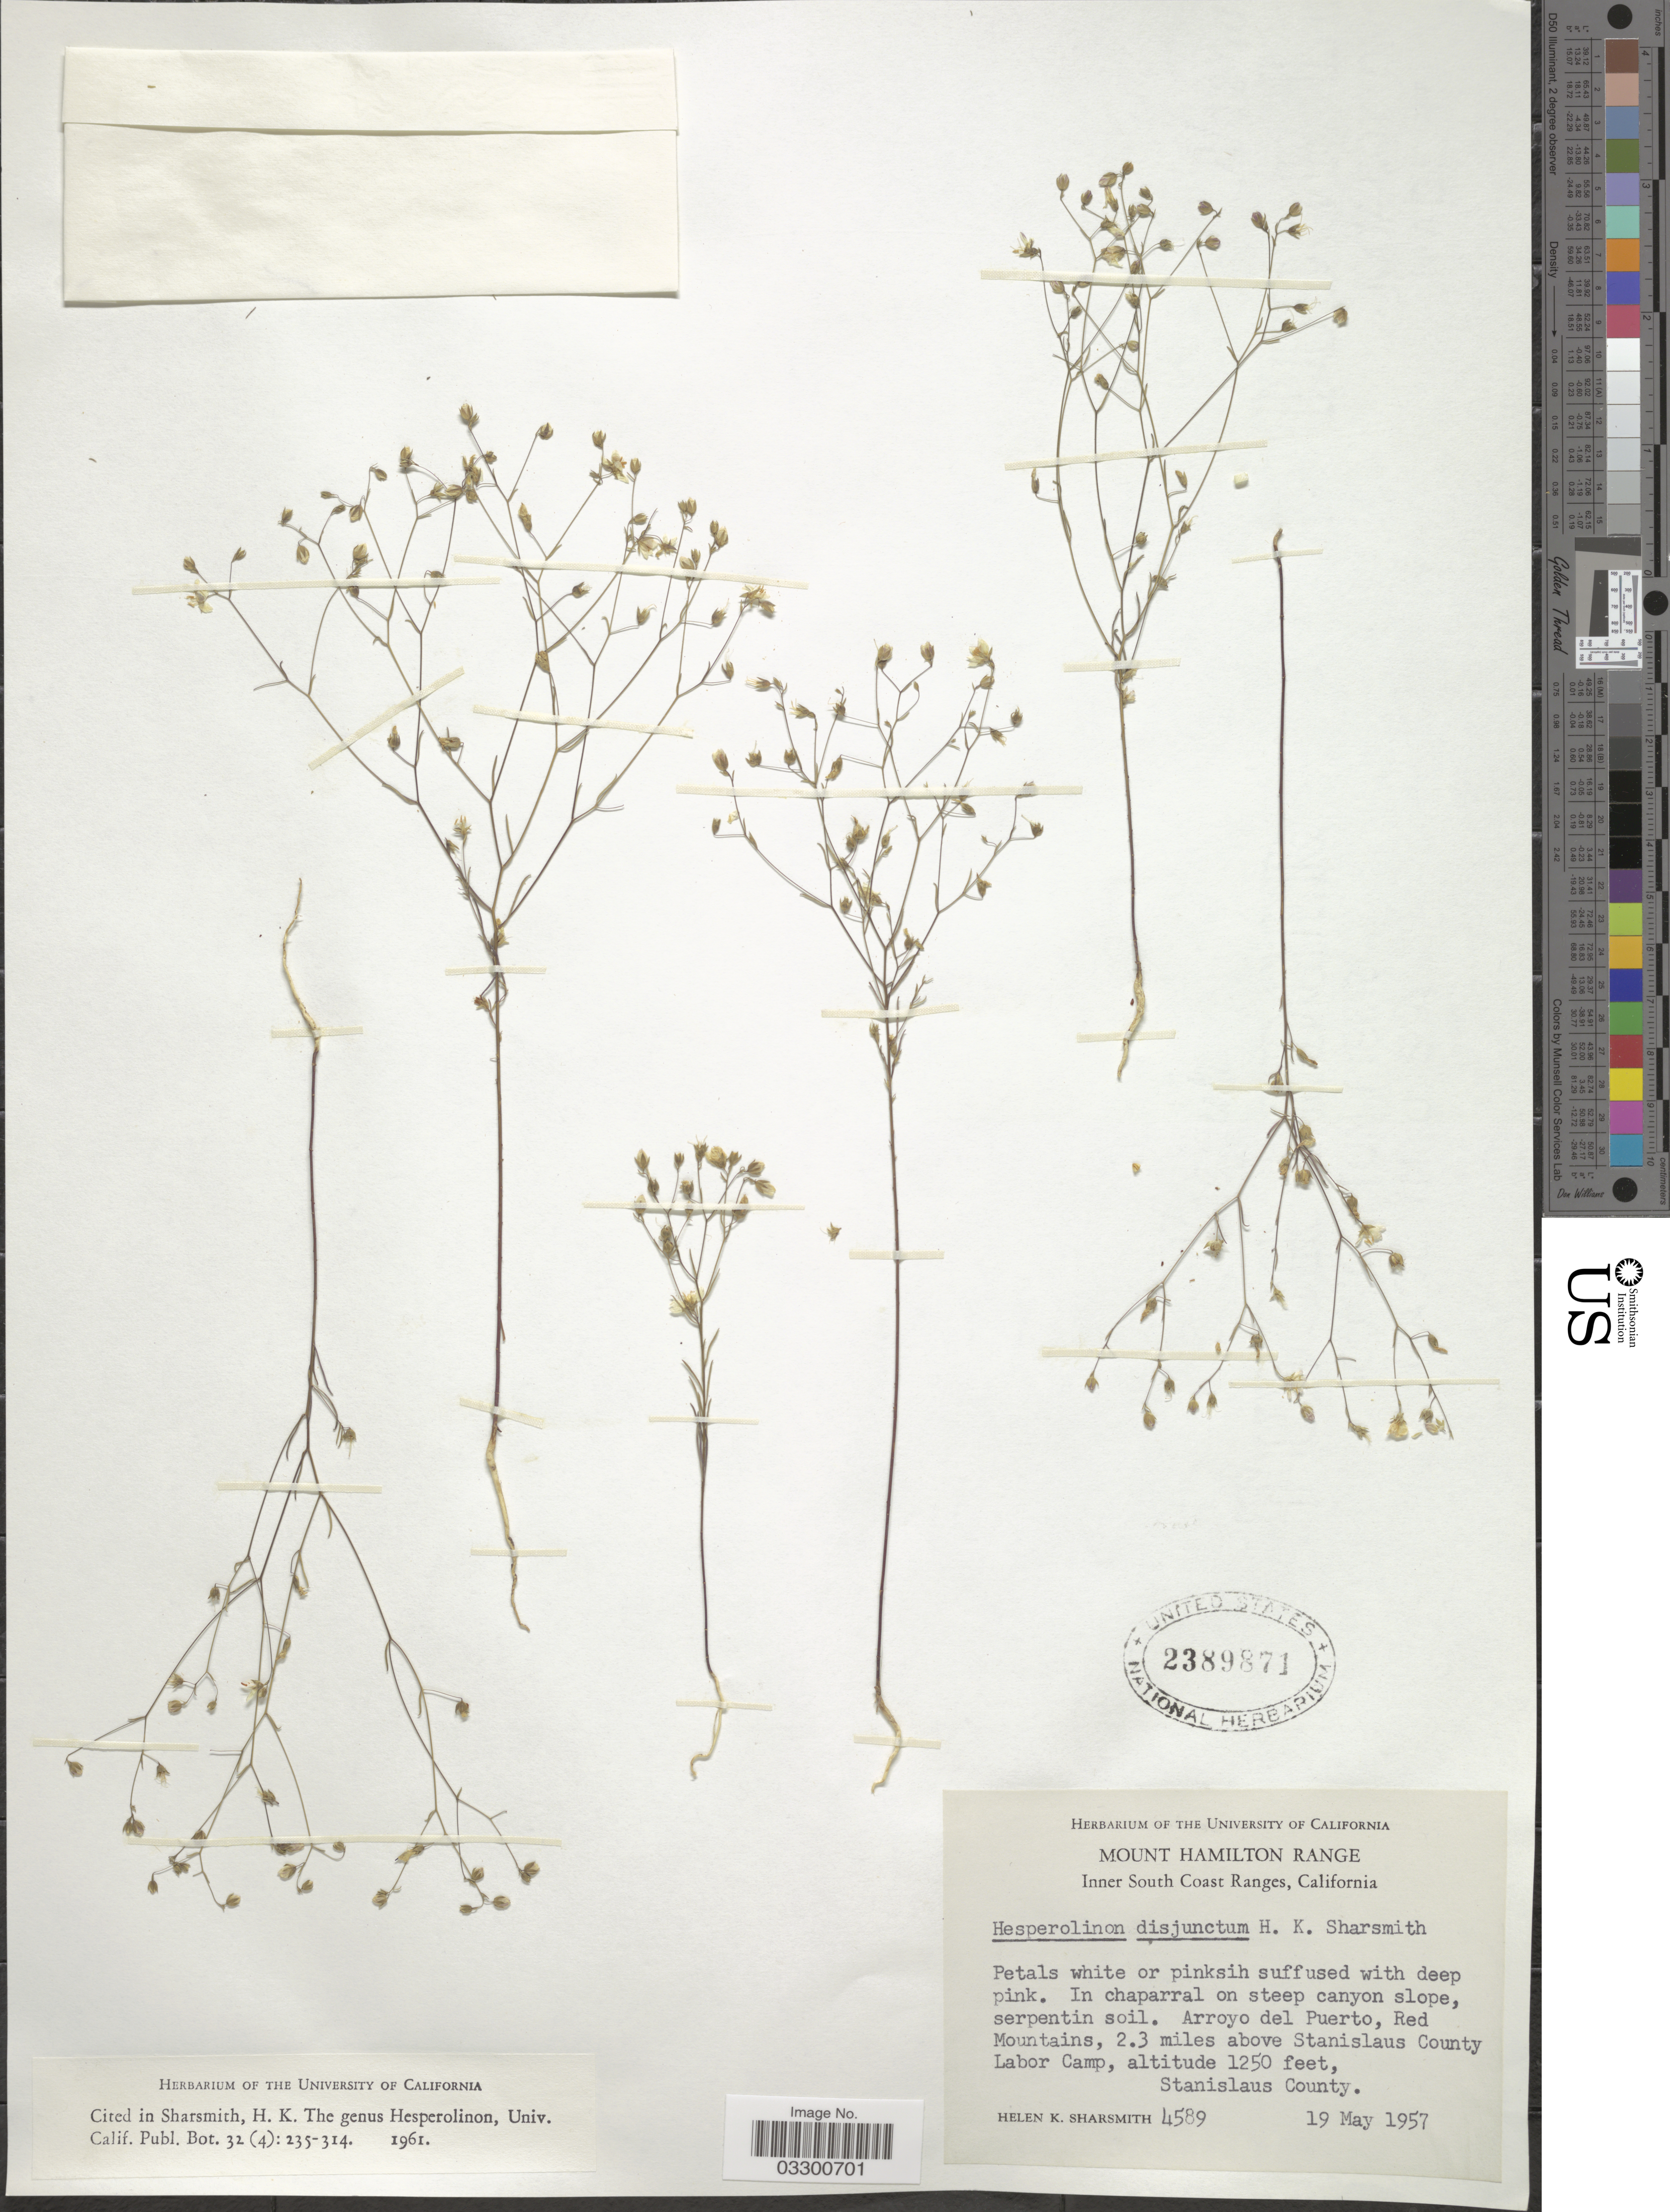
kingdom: Plantae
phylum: Tracheophyta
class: Magnoliopsida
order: Malpighiales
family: Linaceae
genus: Linum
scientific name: Linum disjunctum (H. Sharsm.) comb. nov. ined.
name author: (H. Sharsm.)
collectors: H. Sharsmith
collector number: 4589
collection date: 1957-05-19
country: United States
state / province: California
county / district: Stanislaus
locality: Mount Hamilton Range. Inner South Coast Ranges. Arroyo del Puerto, Red Mountains, 2.3 miles above Stanislaus County Labor Camp. Stanislaus County.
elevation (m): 381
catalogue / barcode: US 2389871